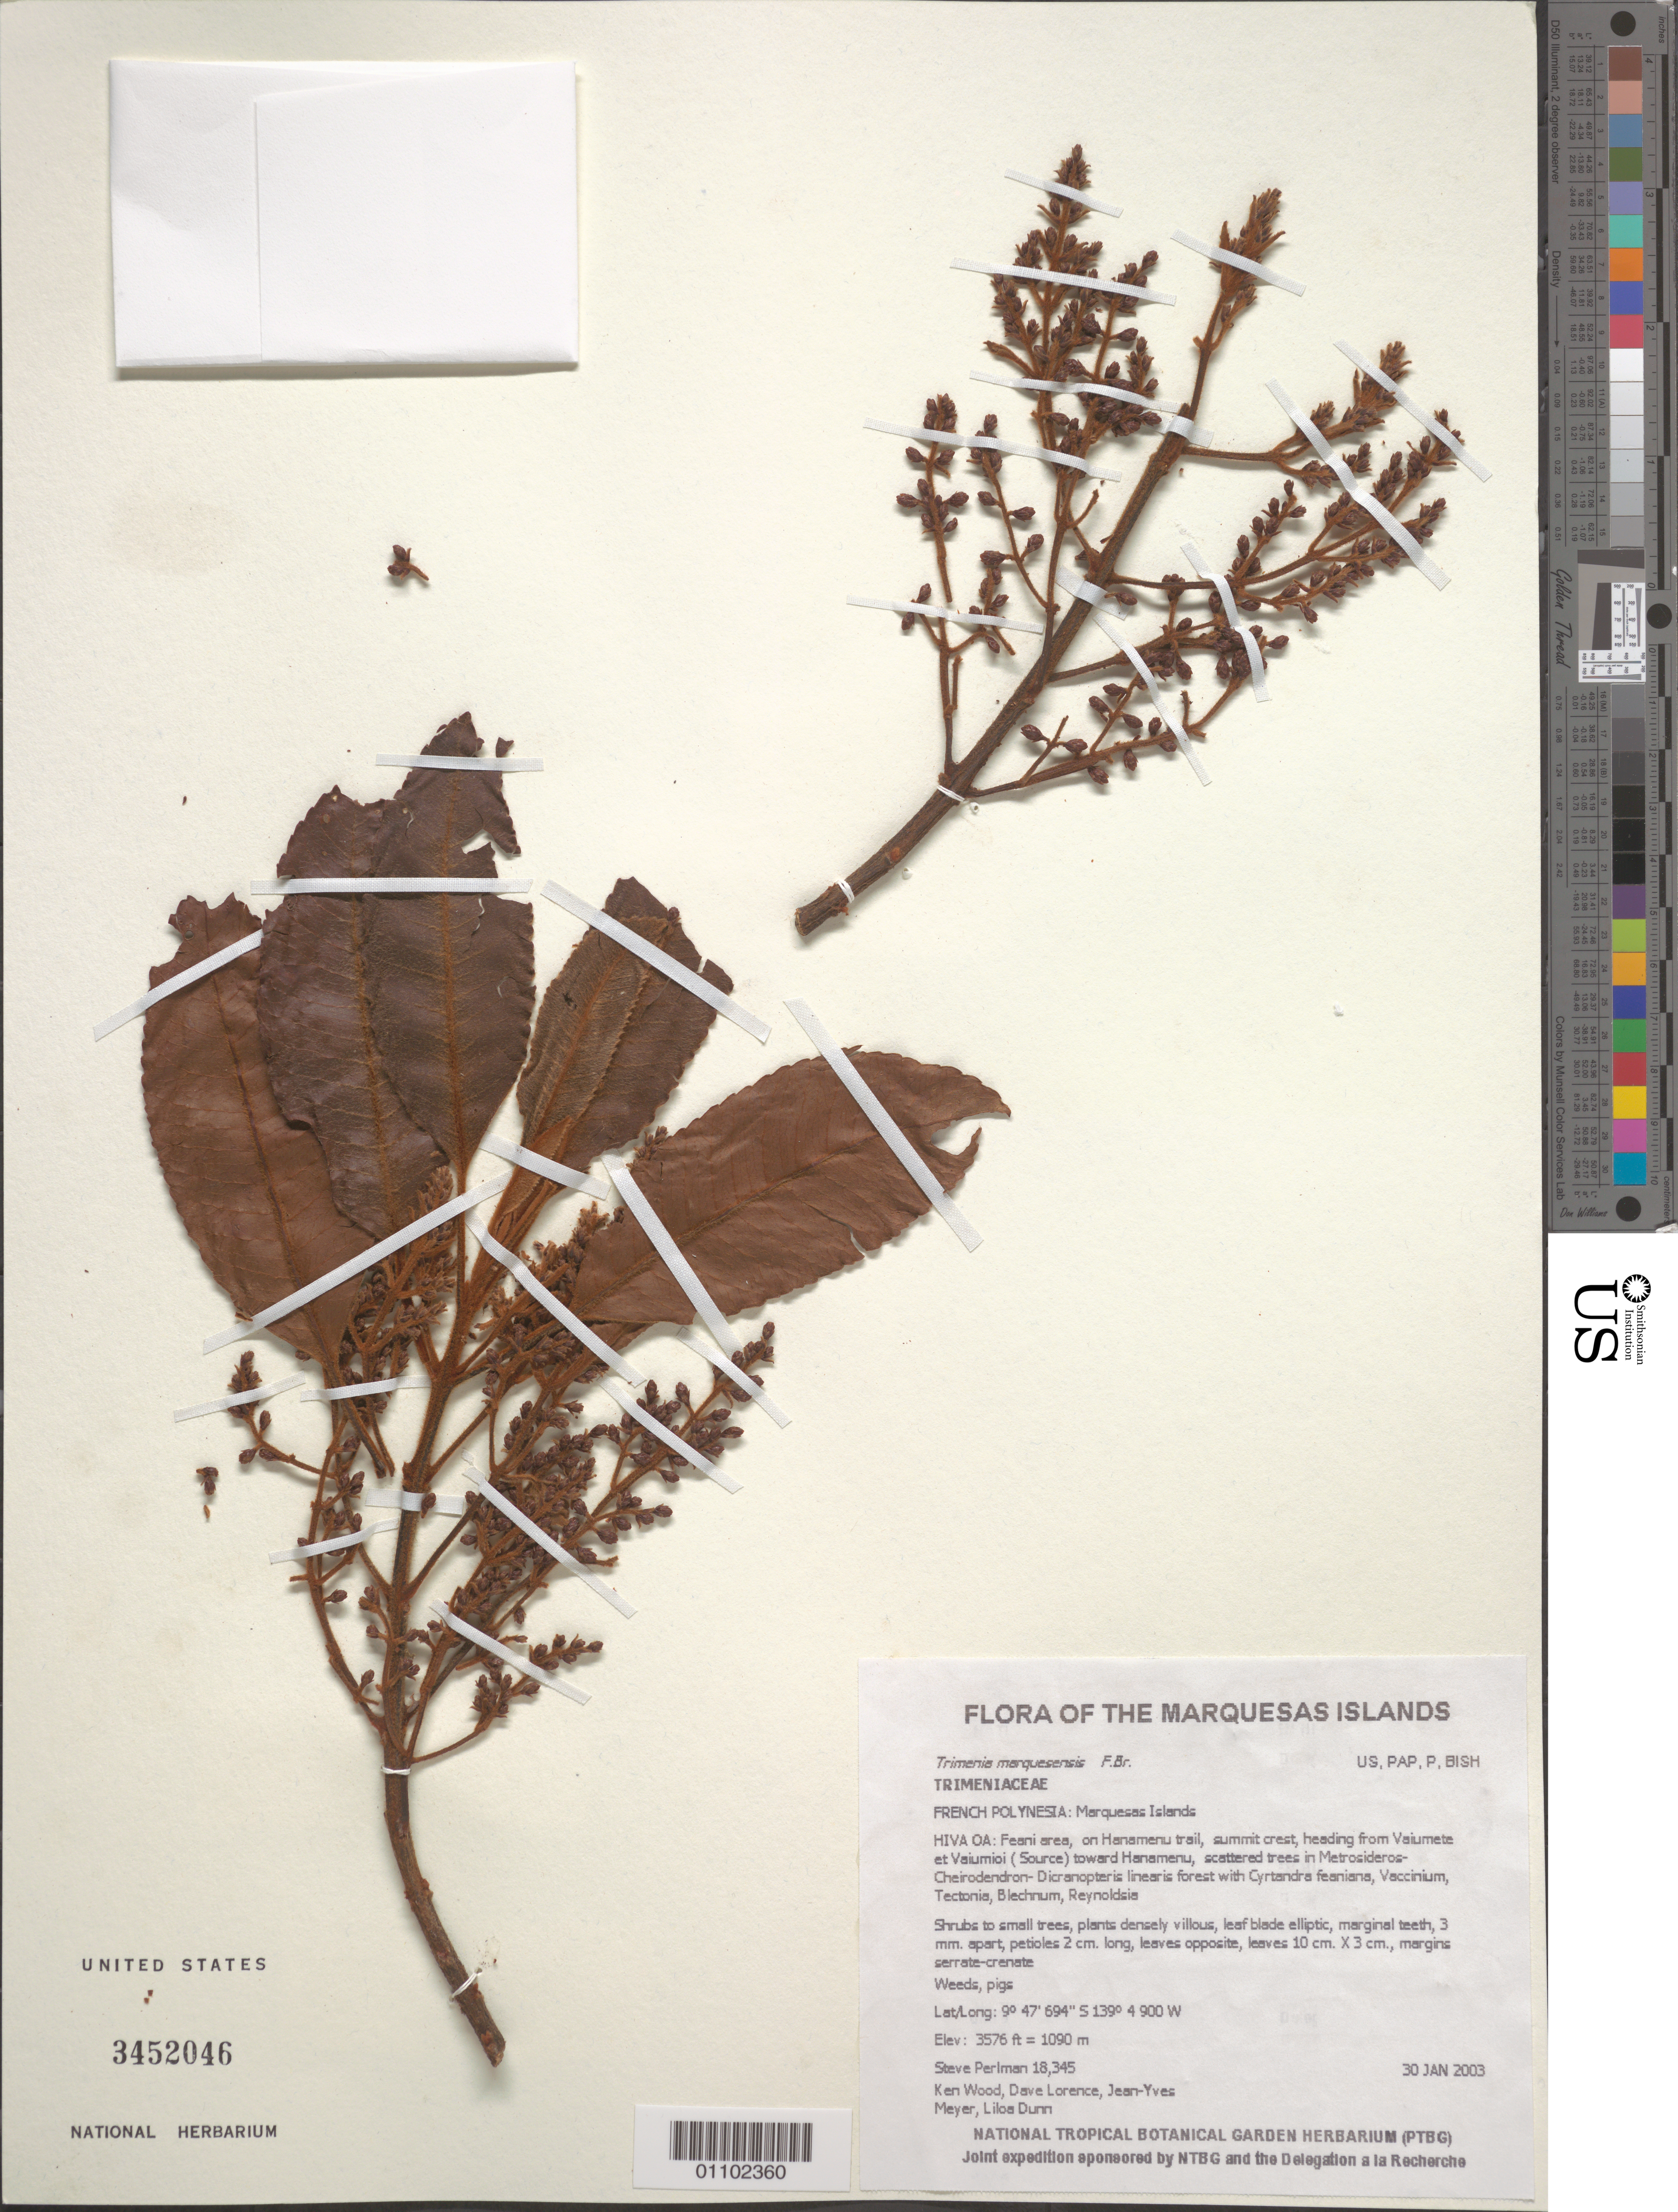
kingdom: Plantae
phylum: Tracheophyta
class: Magnoliopsida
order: Austrobaileyales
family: Trimeniaceae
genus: Trimenia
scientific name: Trimenia marquesensis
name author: F. Br.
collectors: S. P. Perlman, K. R. Wood, D. Lorence, J.-Y. Meyer & L. Dunn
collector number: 18345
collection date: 2003-01-30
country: French Polynesia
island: Hiva Oa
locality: Feani area, on Hanamenu trail, summit crest, heading from Vaiumete et Vaiumioi (source) toward Hanamenu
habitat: Scattered trees in Metrosideros - Cheirodendron - Dicranopteris linearis forest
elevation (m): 1090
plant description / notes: Weeds, pigs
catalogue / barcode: US 3452046